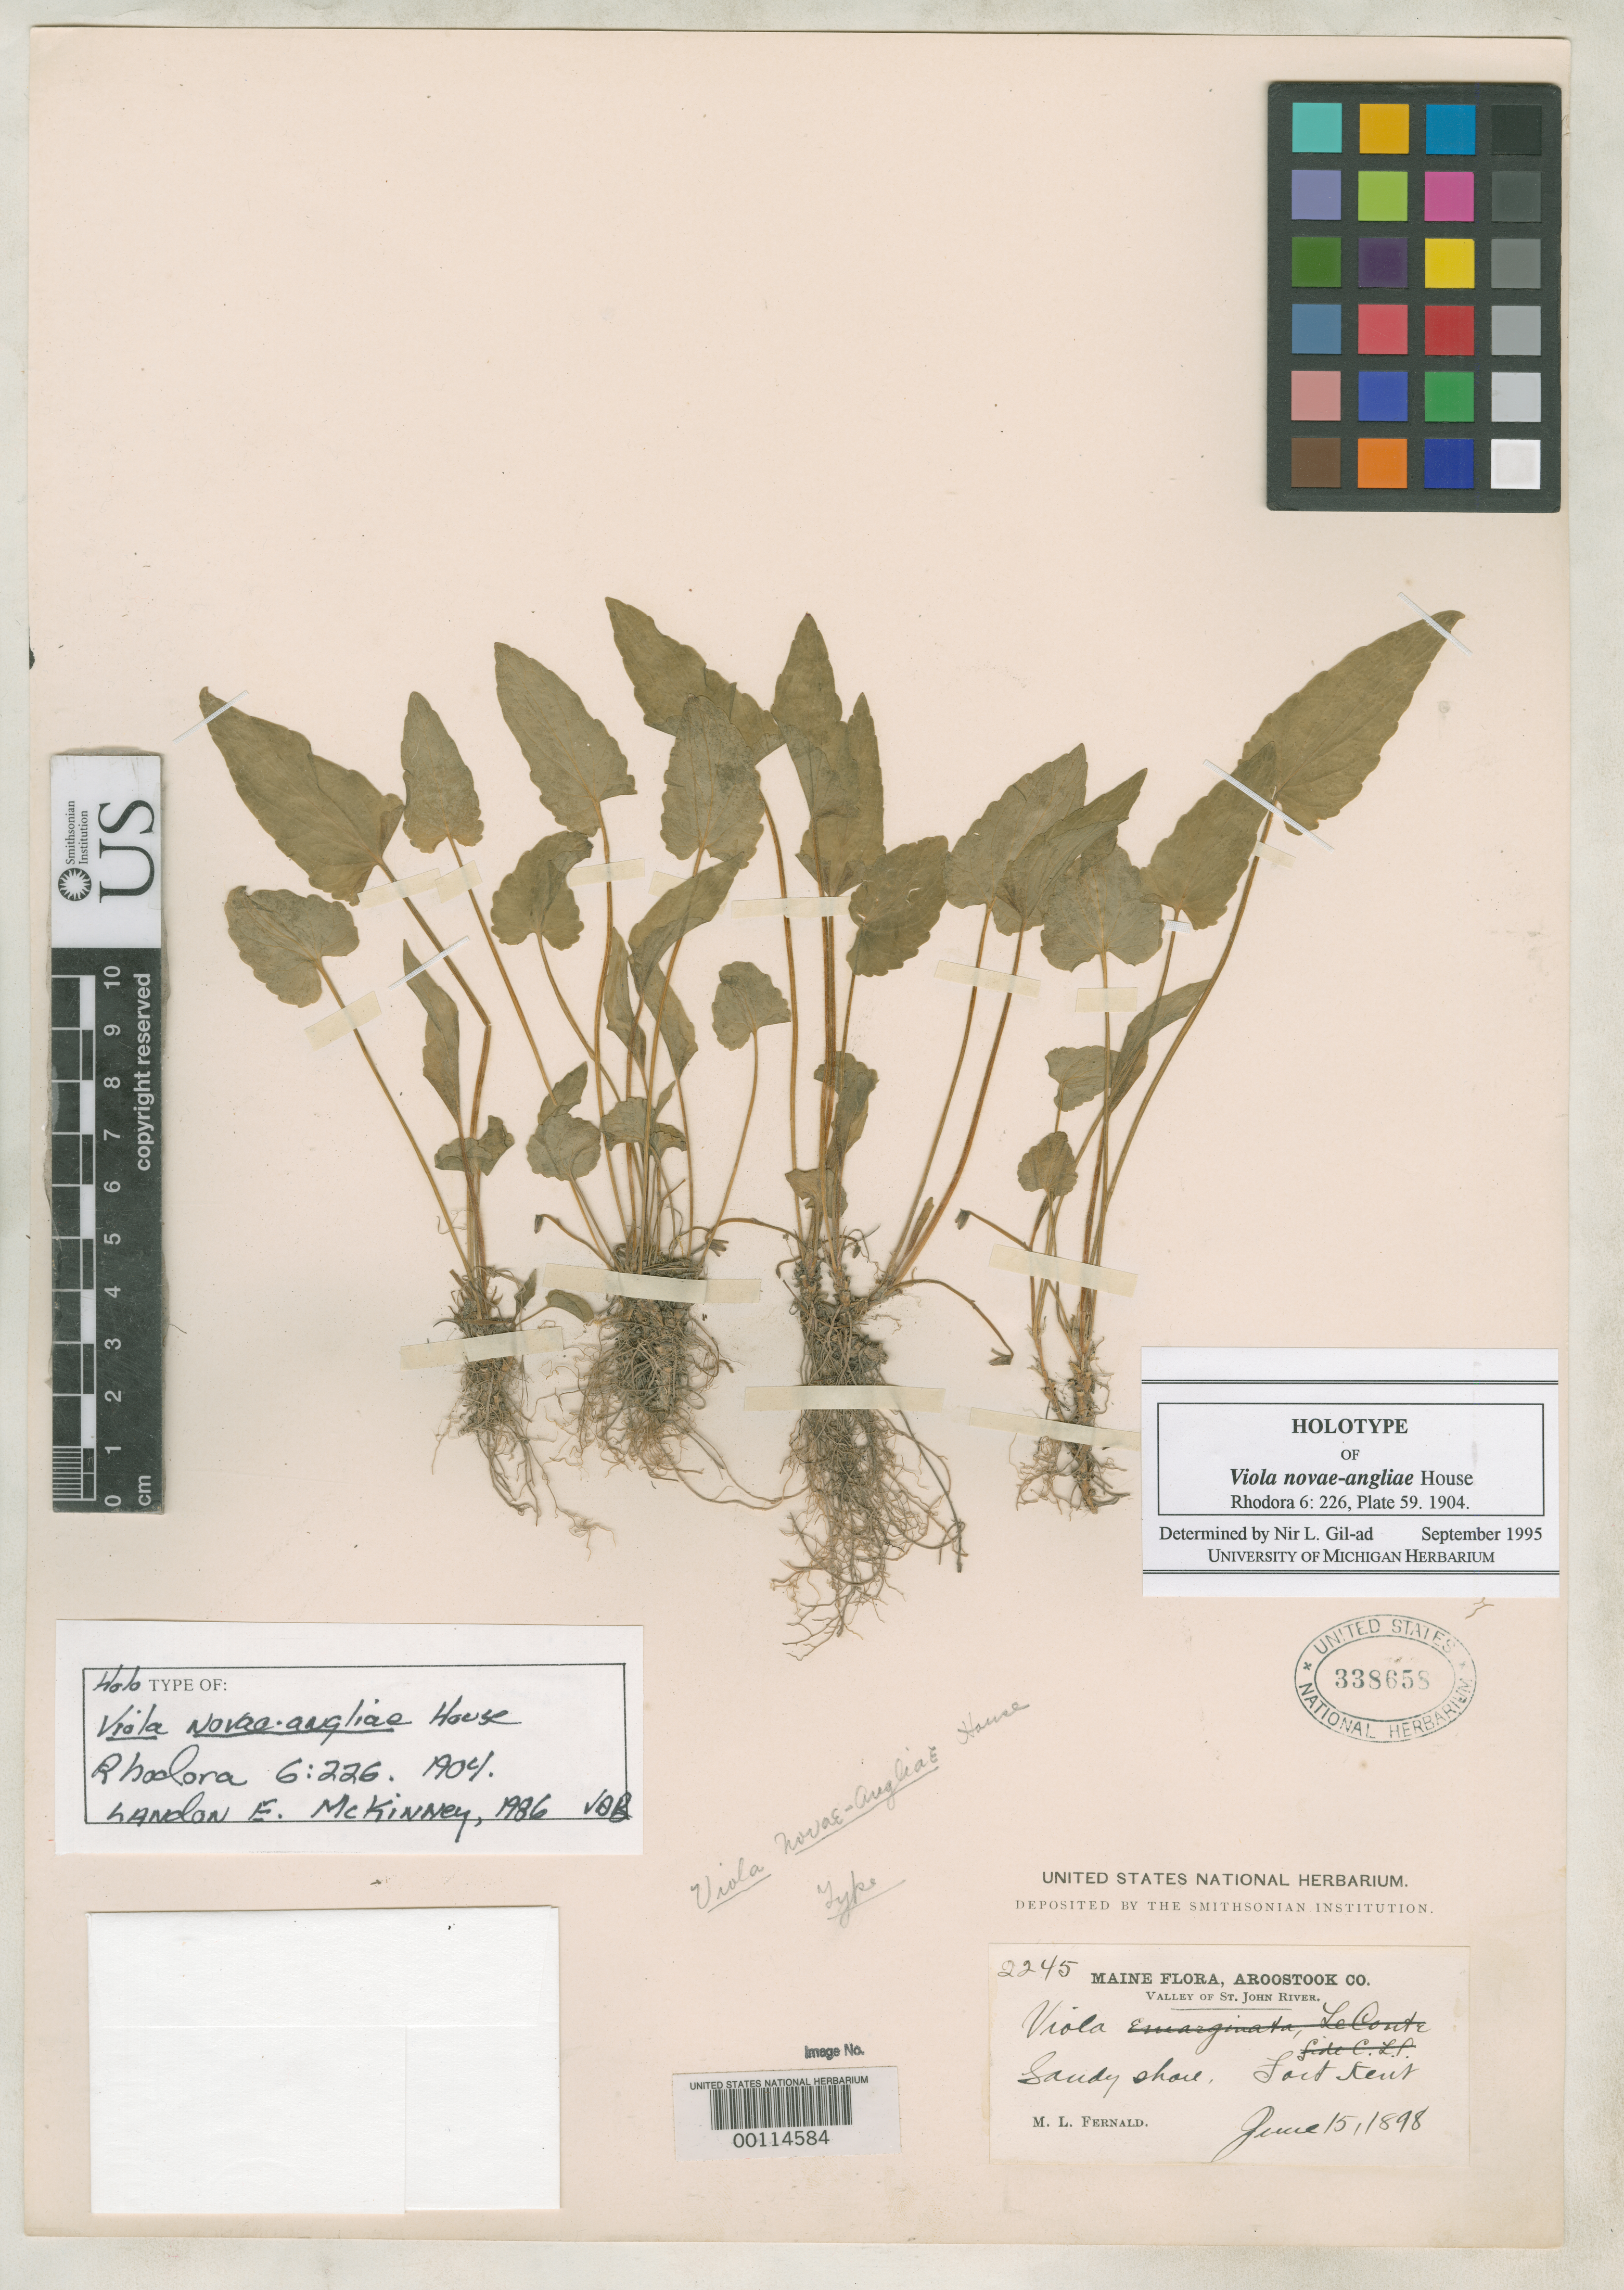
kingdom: Plantae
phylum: Tracheophyta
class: Magnoliopsida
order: Malpighiales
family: Violaceae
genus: Viola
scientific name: Viola novae-angliae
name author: House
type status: Holotype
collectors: M. L. Fernald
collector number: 2245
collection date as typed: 15 Jun 1898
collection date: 1898-06-15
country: United States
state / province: Maine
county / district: Aroostook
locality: Fort Kent, valley of St. John River.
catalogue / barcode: US 338658